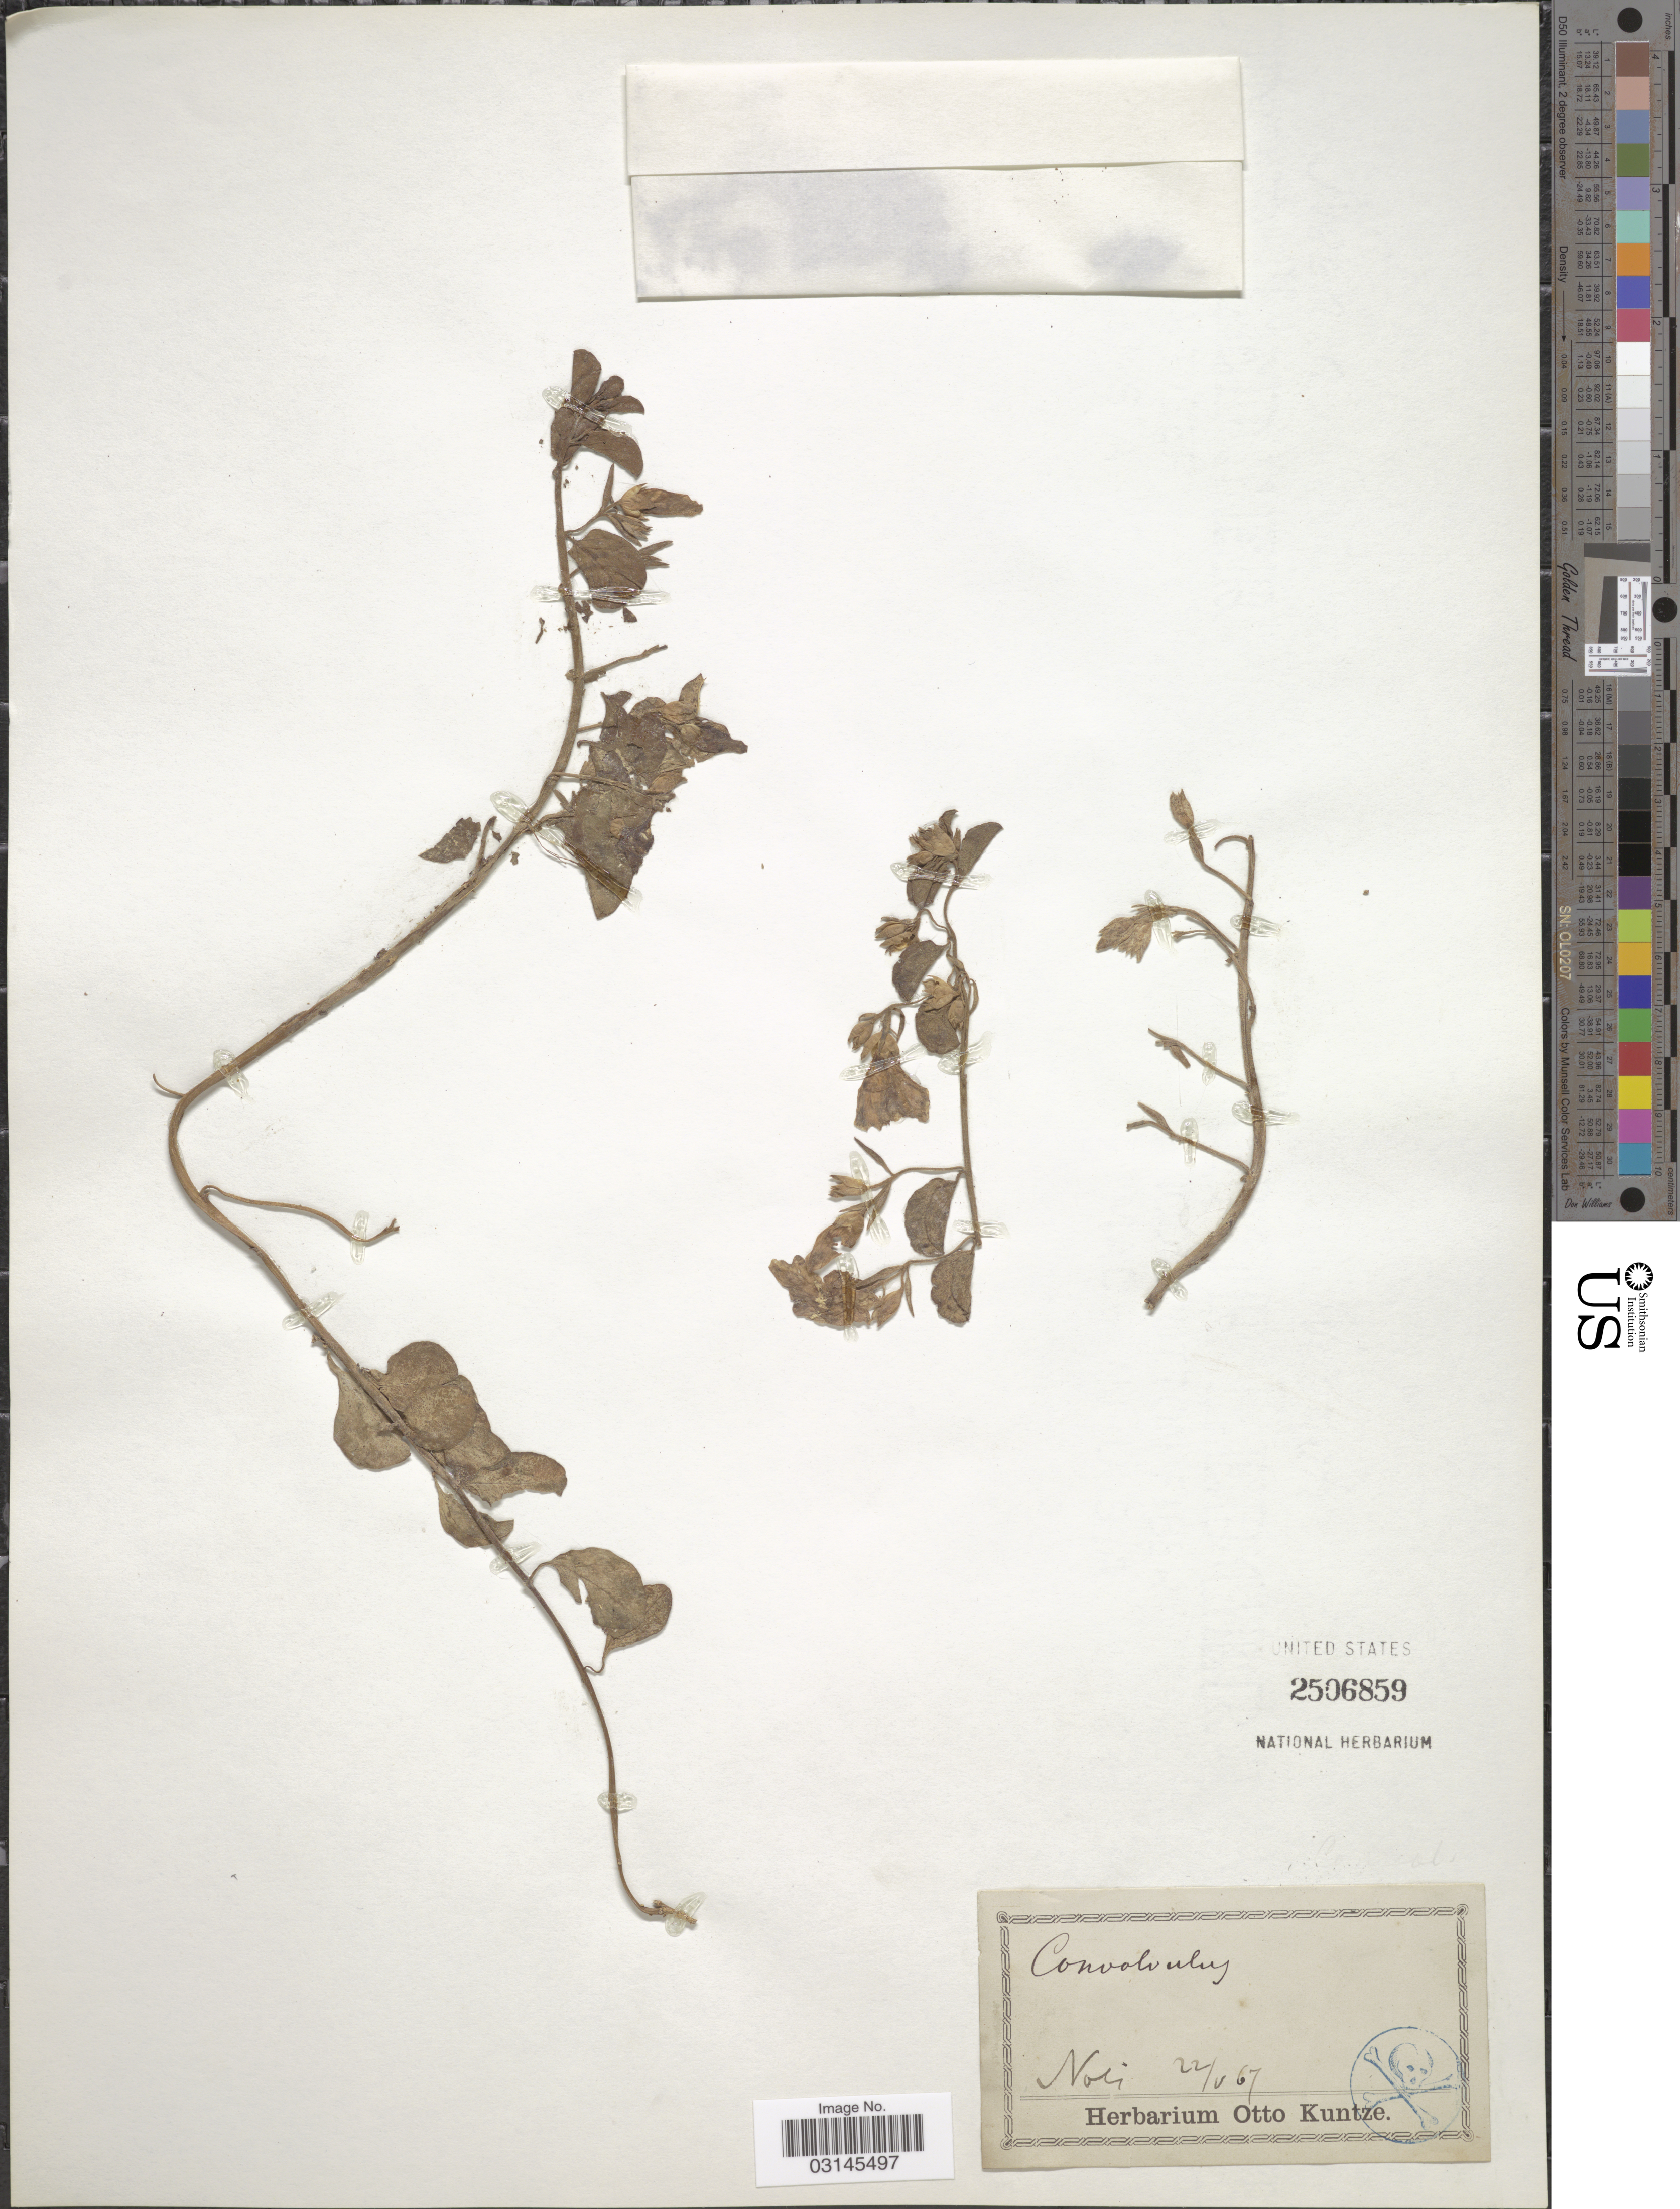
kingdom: Plantae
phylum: Tracheophyta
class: Magnoliopsida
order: Solanales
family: Convolvulaceae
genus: Convolvulus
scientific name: Convolvulus sp.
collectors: ex herb. Otto Kuntze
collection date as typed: Transcribed d/m/y: 22/5/67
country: Italy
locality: Noli.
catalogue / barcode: US 2506859